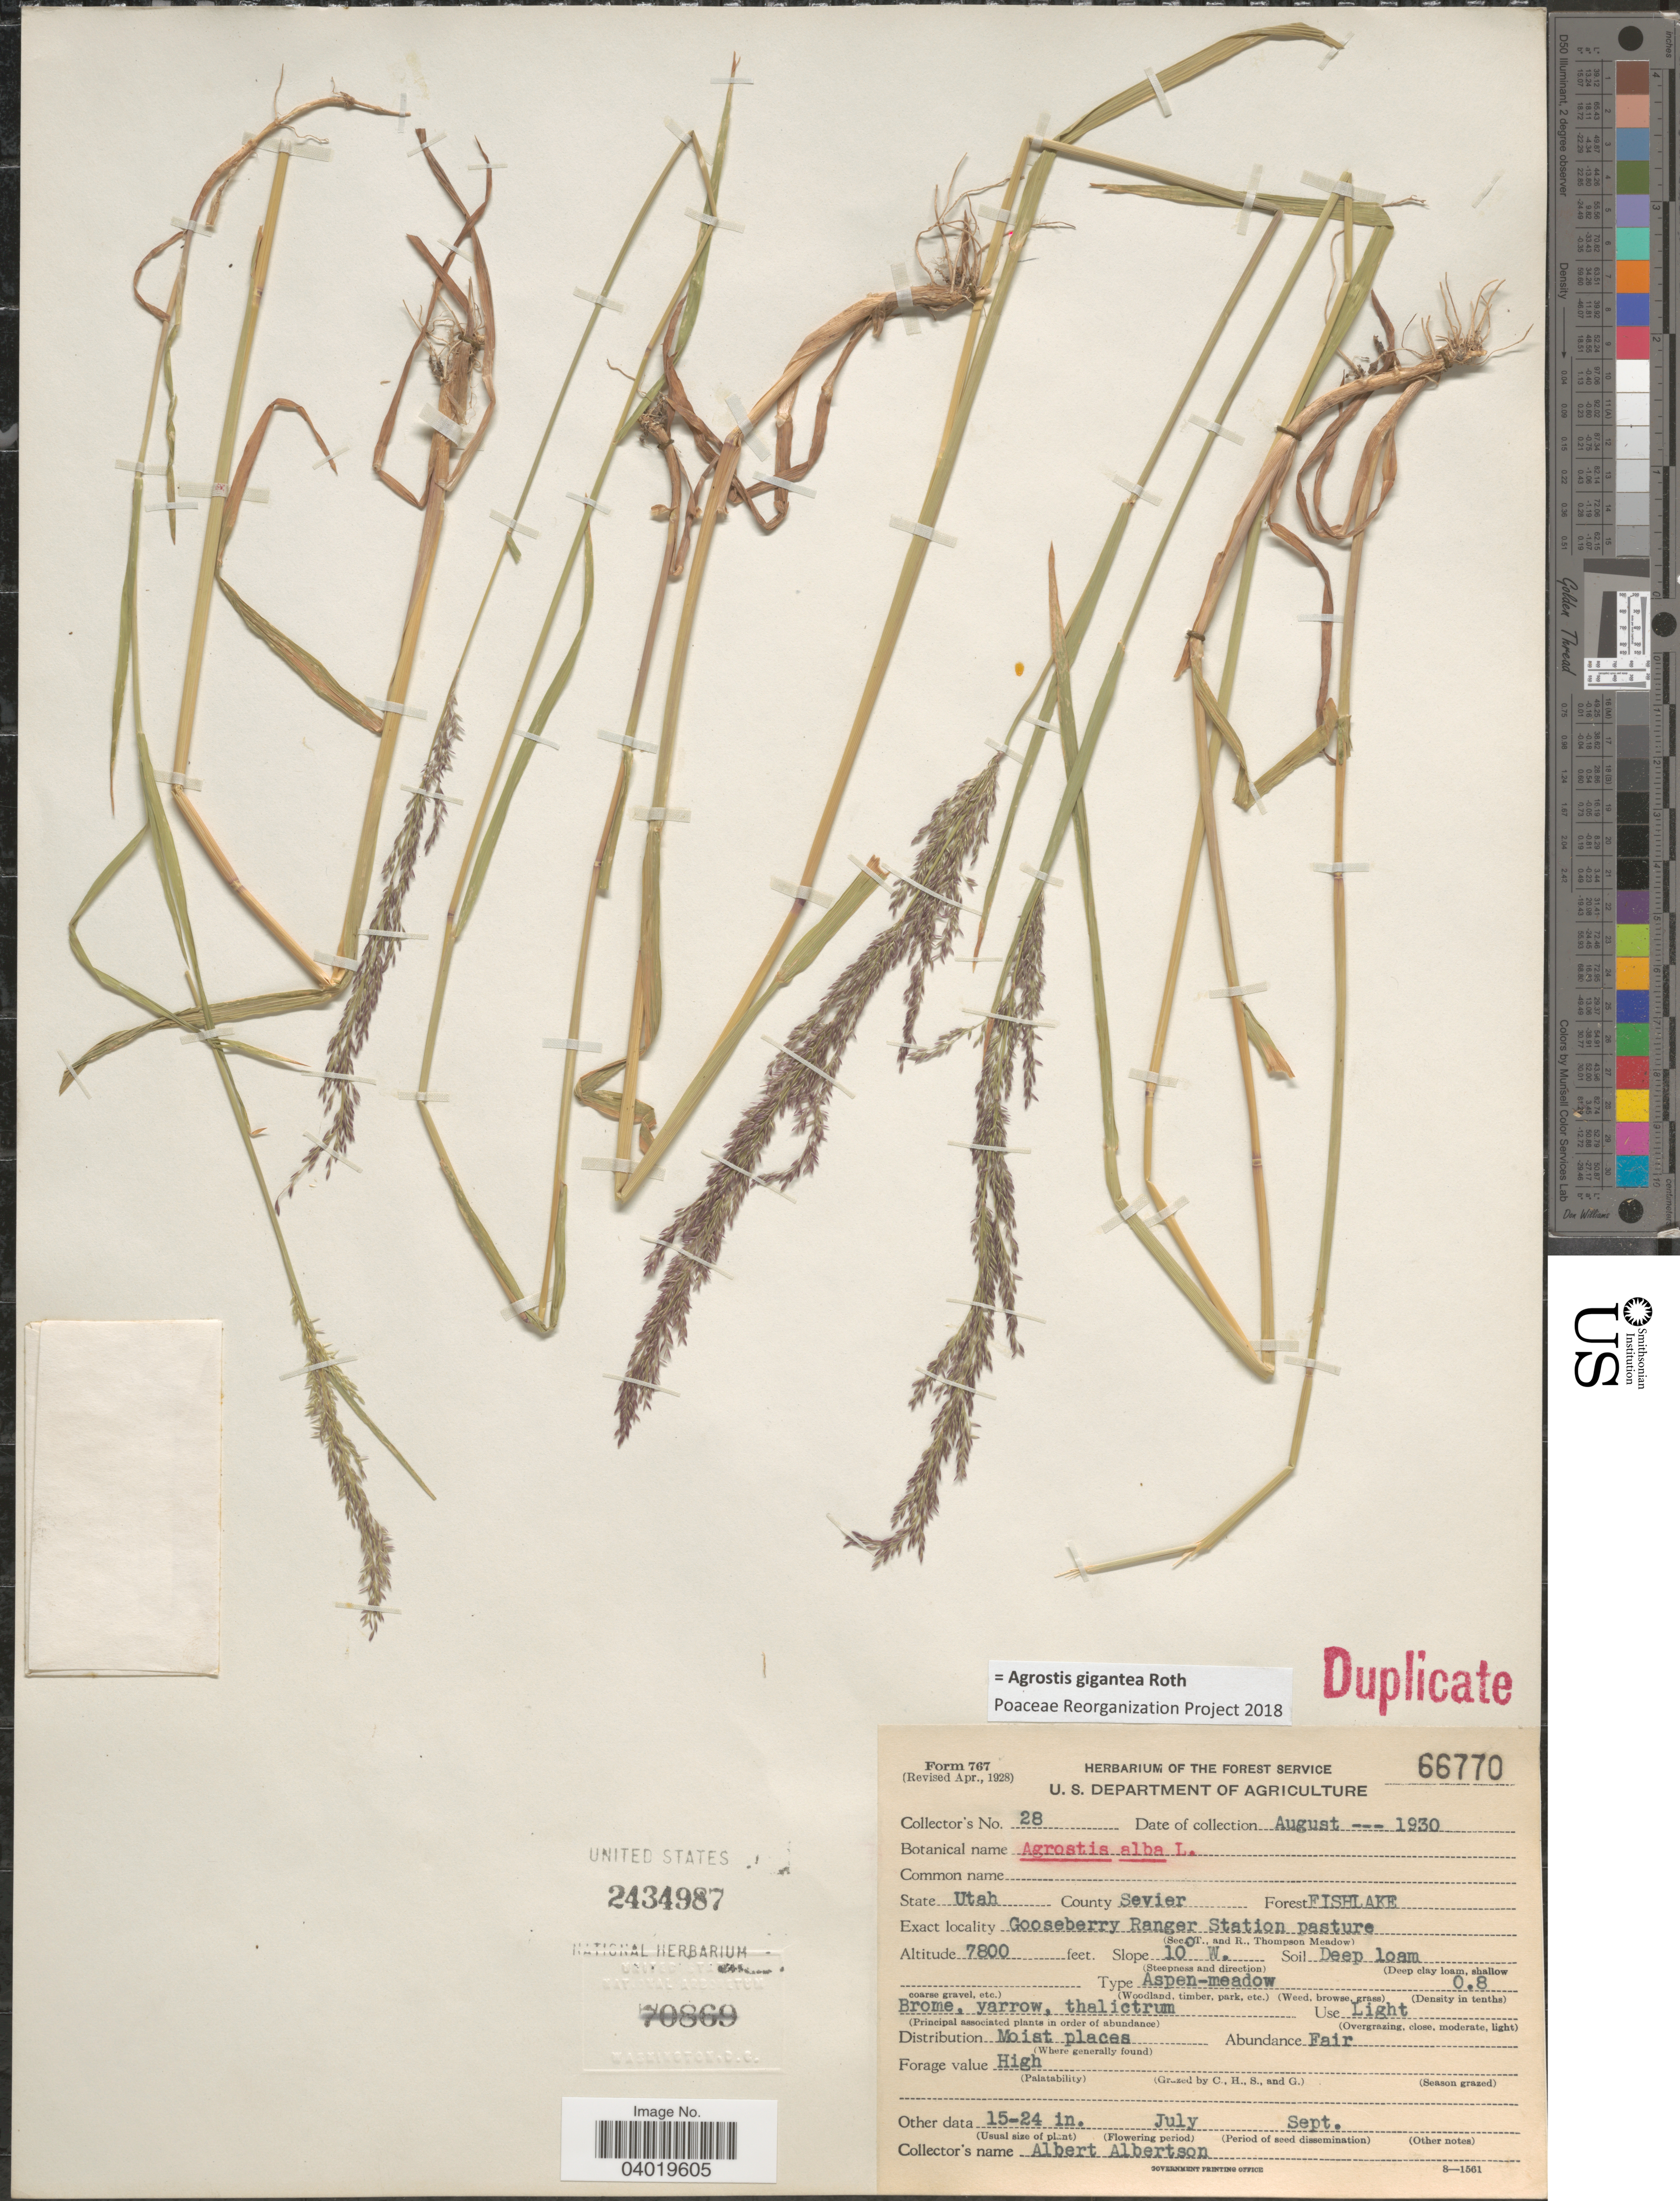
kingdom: Plantae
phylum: Tracheophyta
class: Liliopsida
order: Poales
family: Poaceae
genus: Agrostis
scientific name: Agrostis gigantea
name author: Roth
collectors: A. Albertson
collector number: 28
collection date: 1930-08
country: United States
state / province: Utah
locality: County Sevier. Forest Fishlake. Gooseberry Ranger Station pasture. Slope 10 W.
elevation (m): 2377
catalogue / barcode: US 2434987